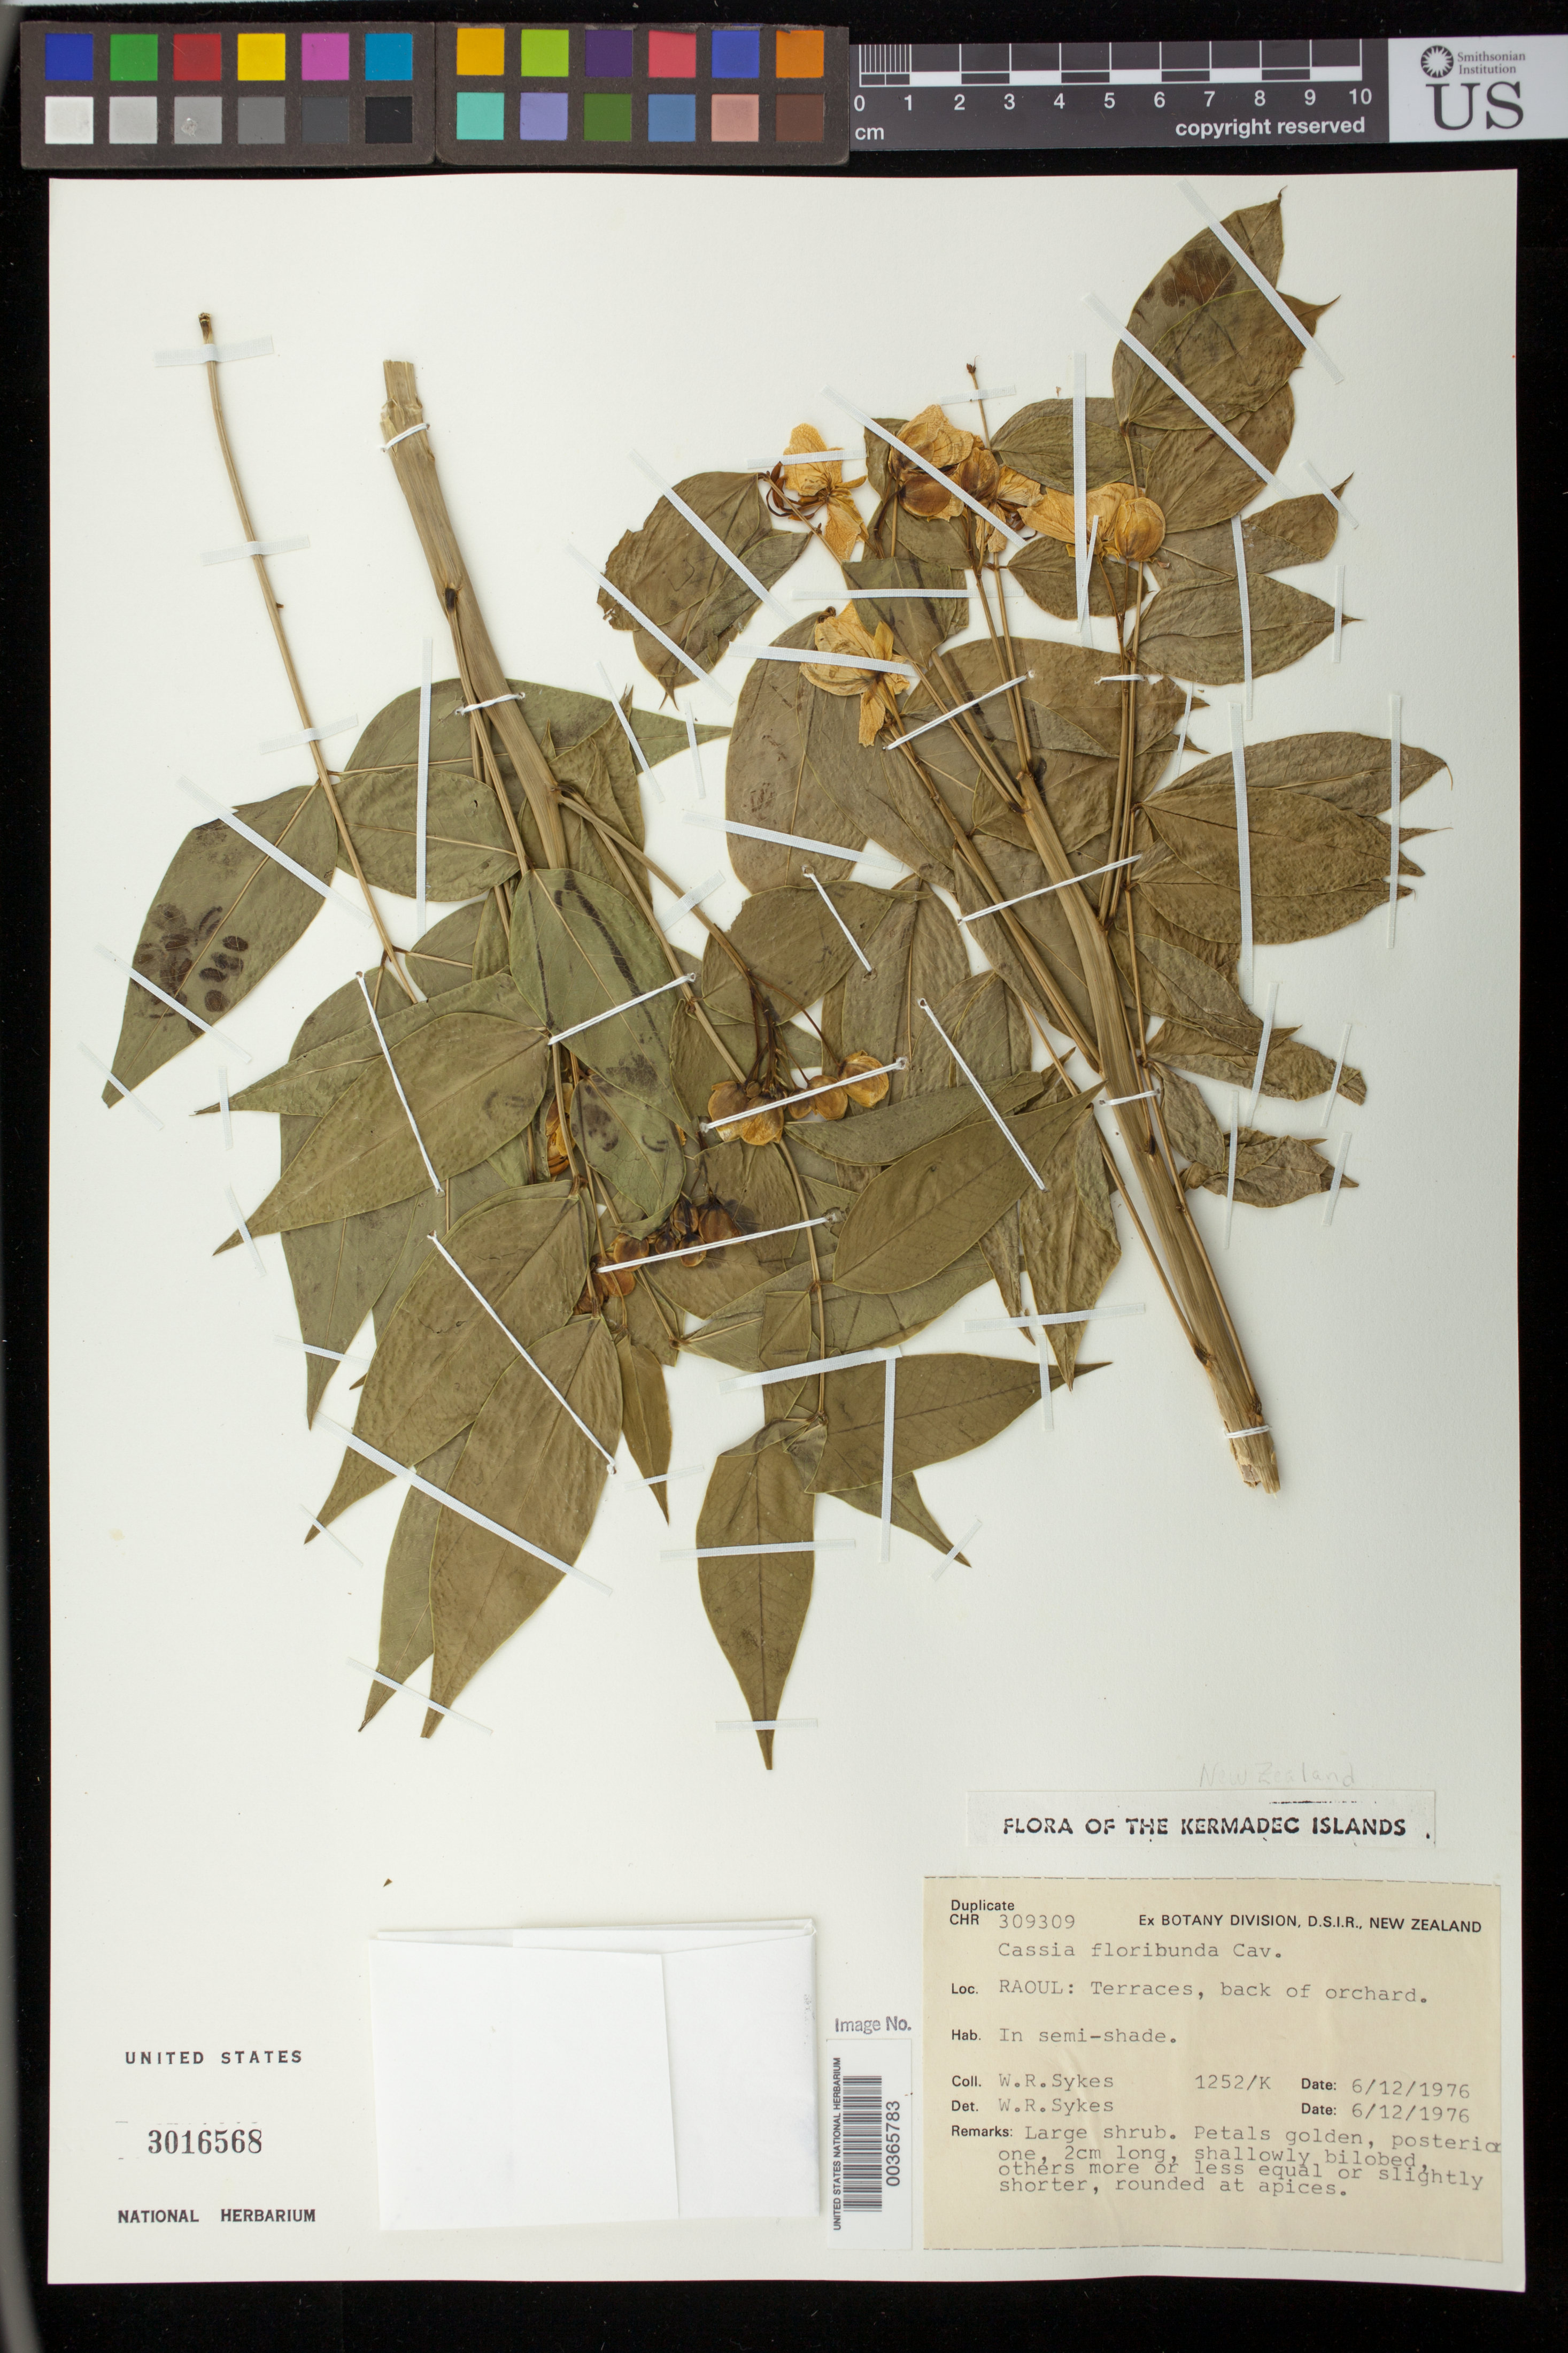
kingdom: Plantae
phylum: Tracheophyta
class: Magnoliopsida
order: Fabales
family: Fabaceae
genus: Senna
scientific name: Senna x floribunda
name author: (Cav.) H.S. Irwin & Barneby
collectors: W. R. Sykes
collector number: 1252/k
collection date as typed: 06 Dec 1976 or 12 Jun 1976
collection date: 1976-06-12 or 1976-12-06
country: New Zealand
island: Raoul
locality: Terraces, back of orchard [KERMADEC IS.]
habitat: In semi-shade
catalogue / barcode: US 3016568